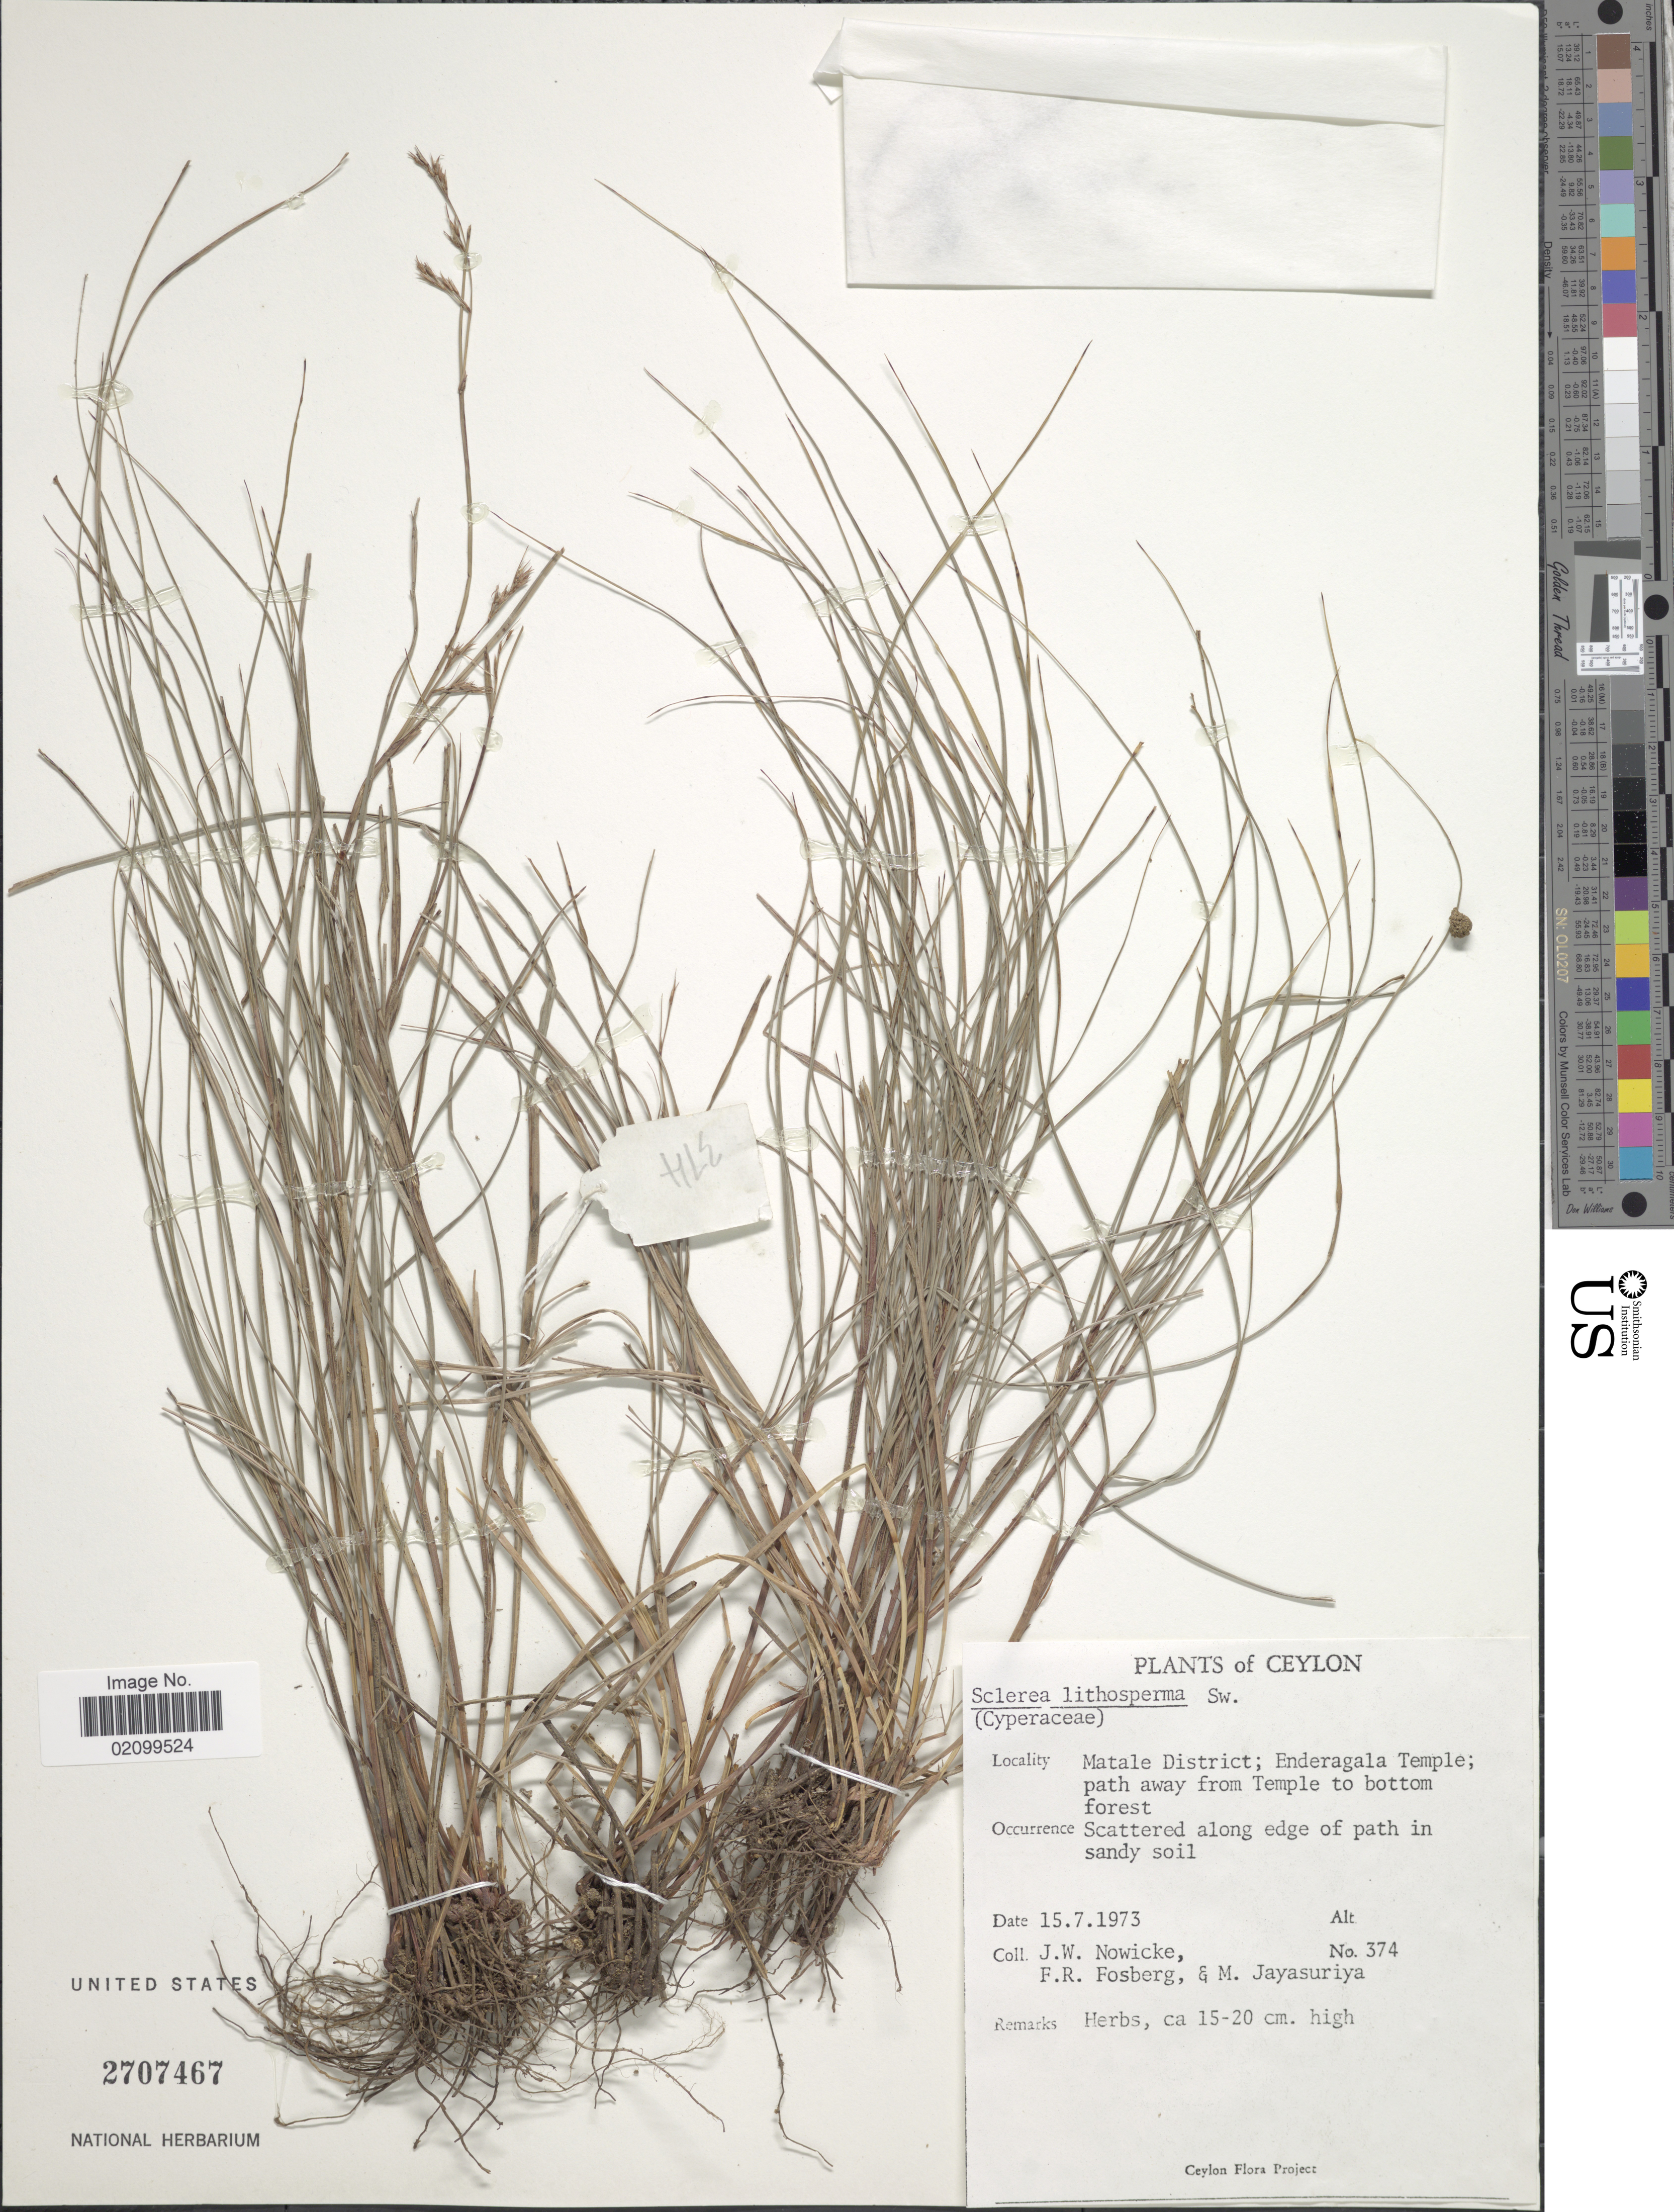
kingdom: Plantae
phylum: Tracheophyta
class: Liliopsida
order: Poales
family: Cyperaceae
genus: Scleria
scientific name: Scleria lithosperma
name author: (L.) Sw.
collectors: J. W. Nowicke, F. R. Fosberg & M. Jayasuriya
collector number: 374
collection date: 1973-07-15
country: Sri Lanka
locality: Ceylon. Matale District; Enderagala Temple; path away from Temple to bottom forest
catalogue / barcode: US 2707467